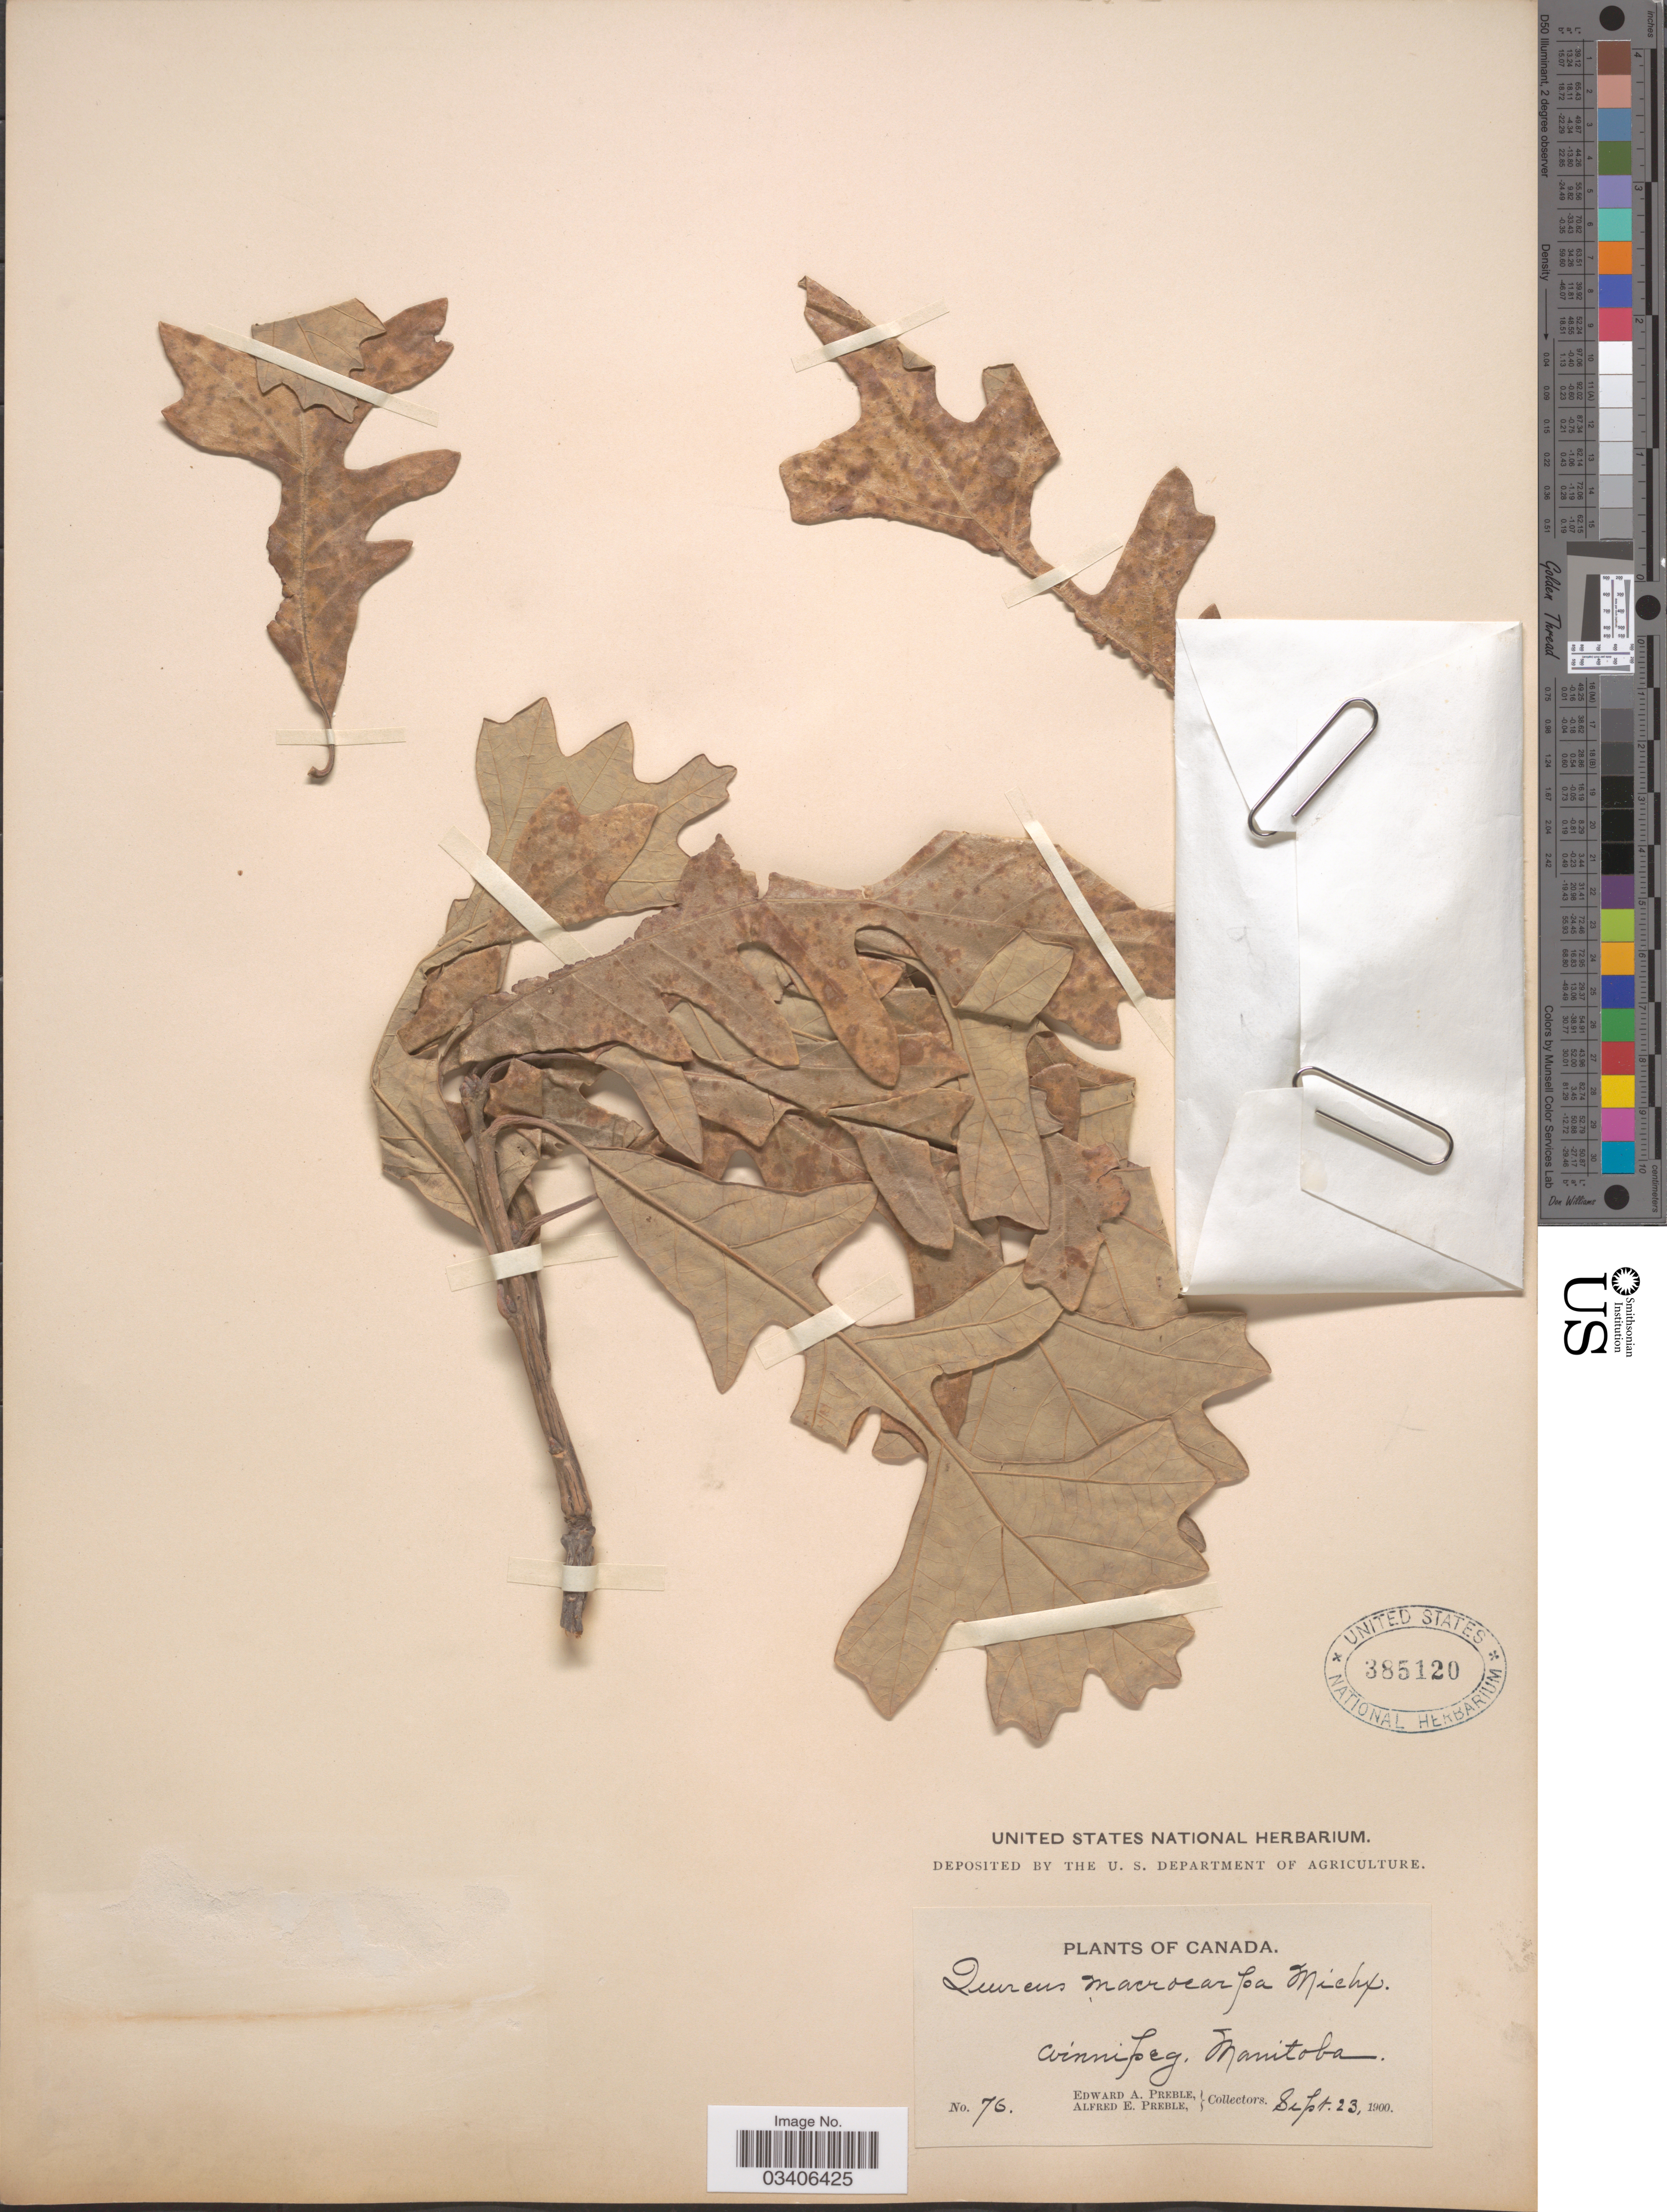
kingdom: Plantae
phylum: Tracheophyta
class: Magnoliopsida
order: Fagales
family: Fagaceae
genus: Quercus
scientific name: Quercus macrocarpa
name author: Michx.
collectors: E. Preble & A. Preble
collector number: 76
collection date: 1900-09-23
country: Canada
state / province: Manitoba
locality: Winnipeg.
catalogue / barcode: US 385120